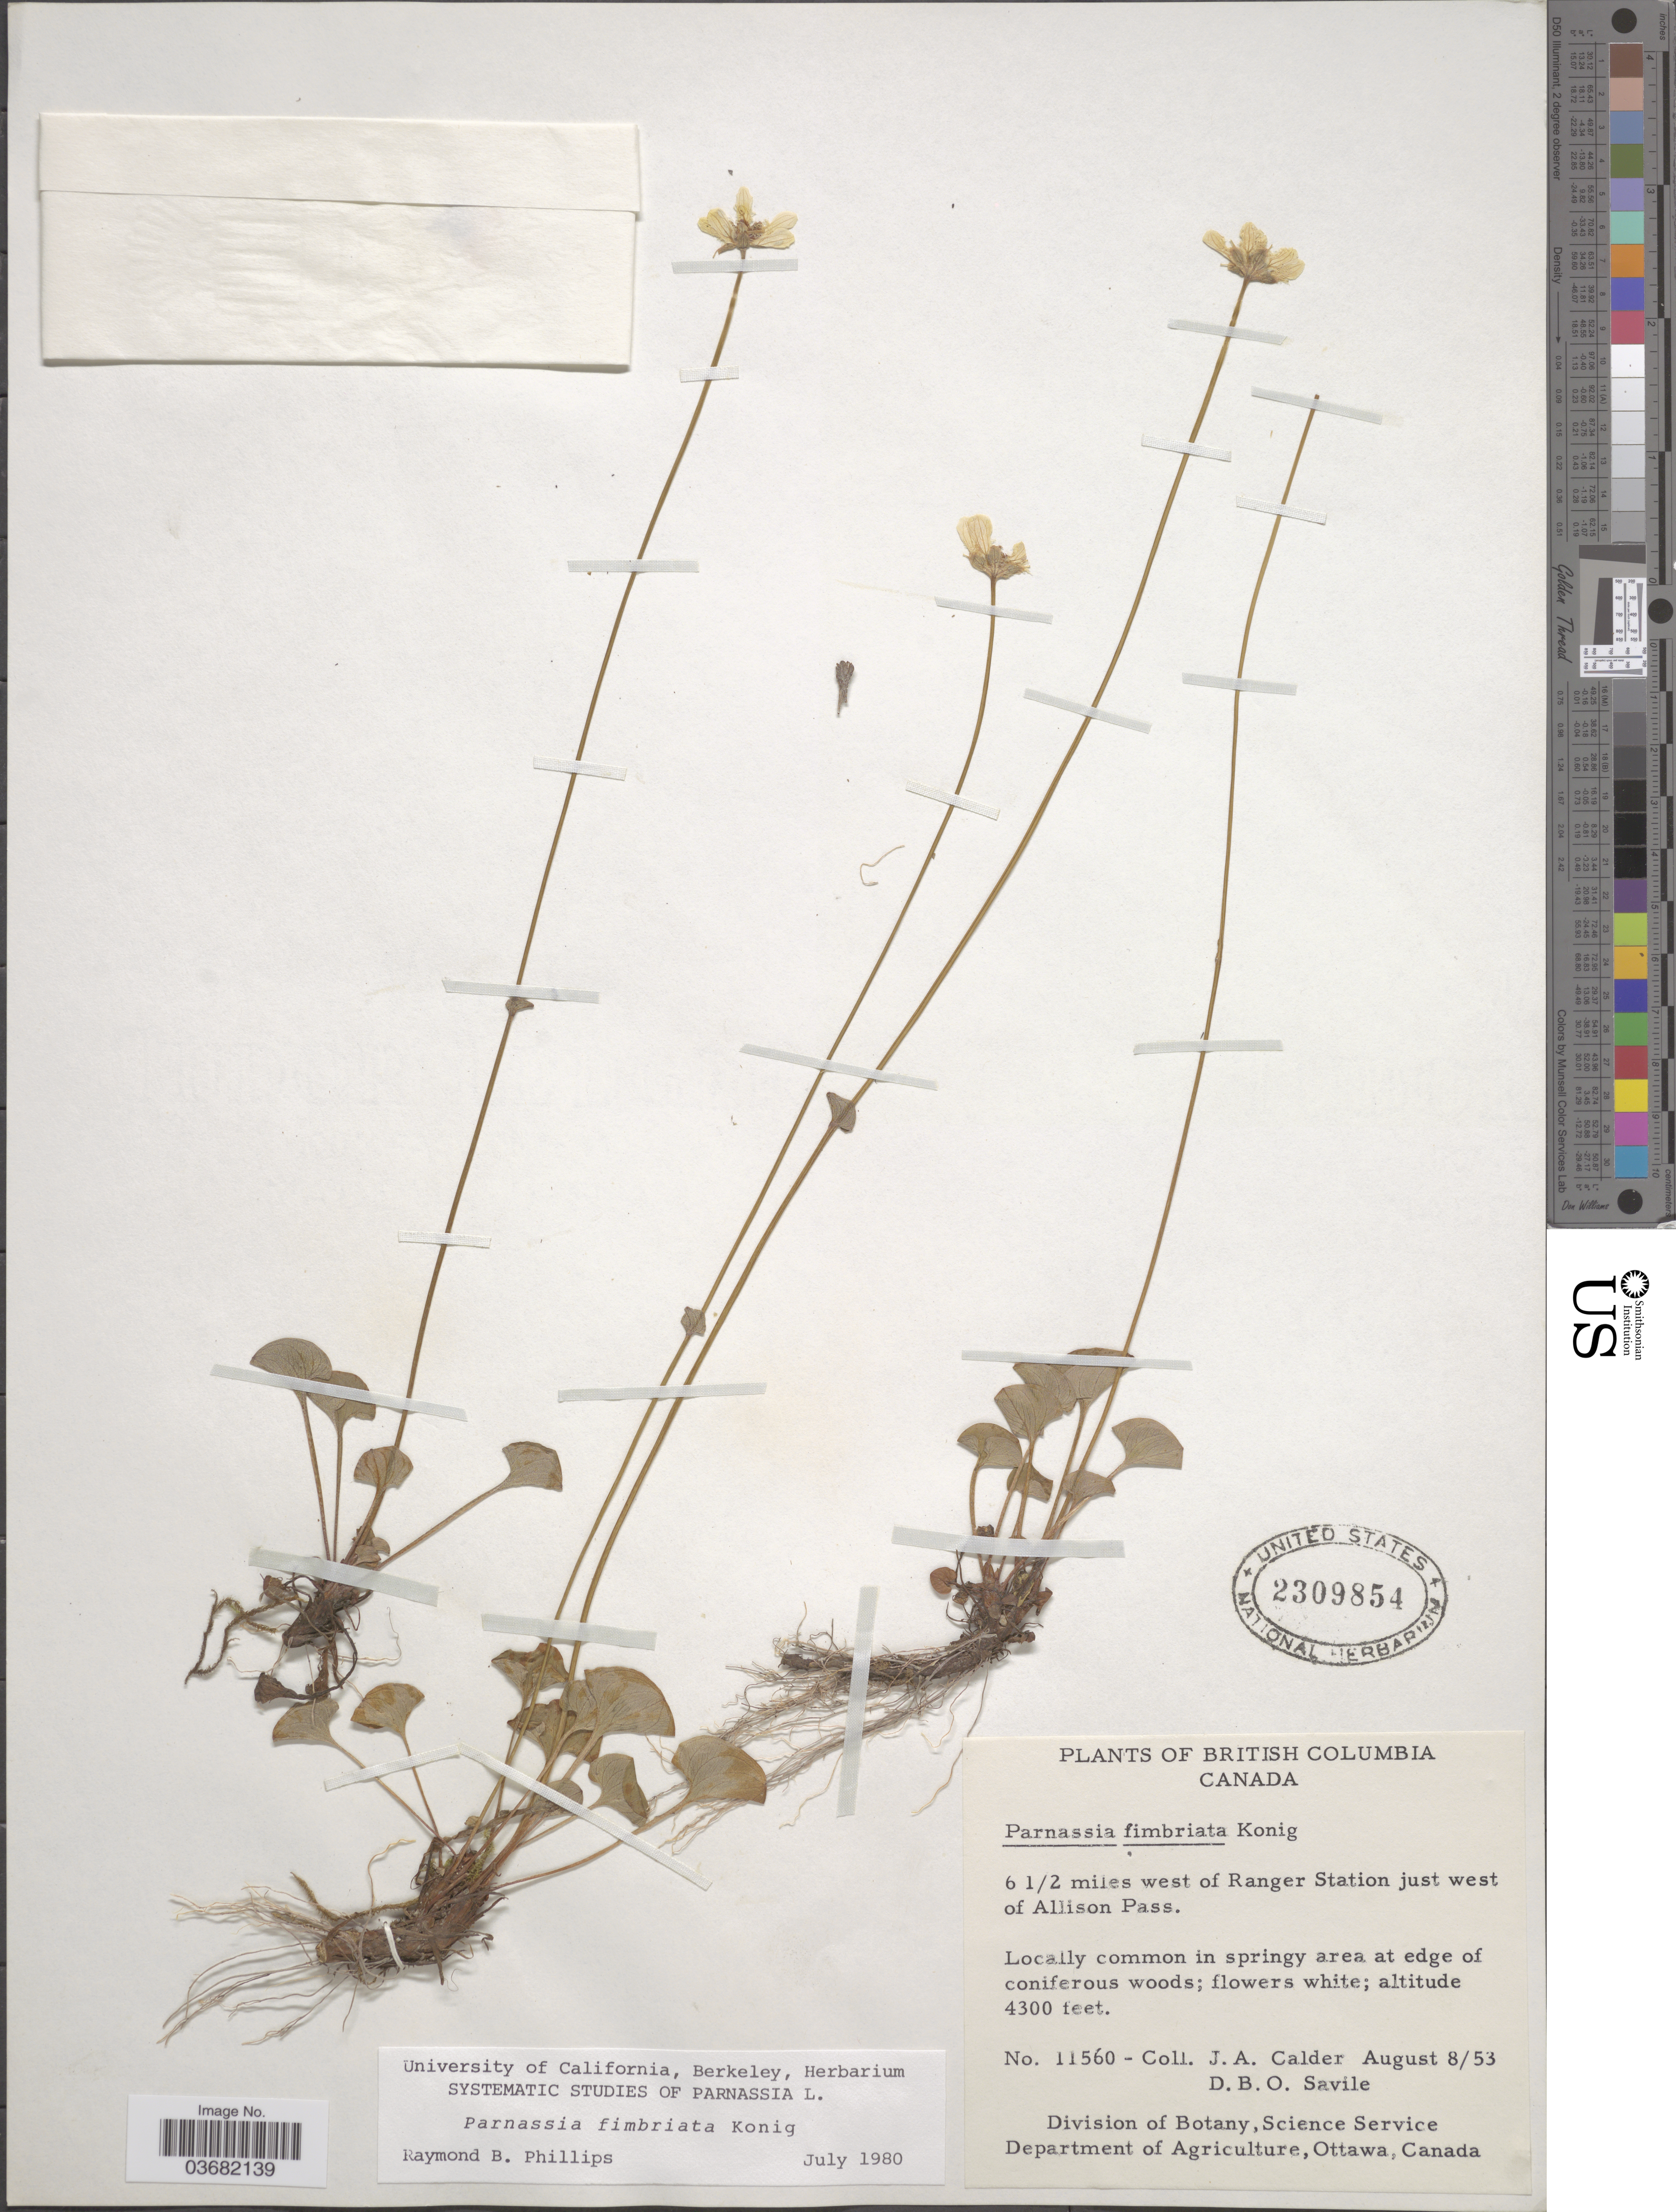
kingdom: Plantae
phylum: Tracheophyta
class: Magnoliopsida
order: Celastrales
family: Parnassiaceae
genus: Parnassia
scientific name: Parnassia fimbriata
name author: K.D. Koenig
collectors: J. A. Calder & D. Savile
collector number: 11560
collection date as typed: Transcribed d/m/y: 8/8/53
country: Canada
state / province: British Columbia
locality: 6 1/2 miles west of Ranger Station just west of Allison Pass.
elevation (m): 1311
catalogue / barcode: US 2309854